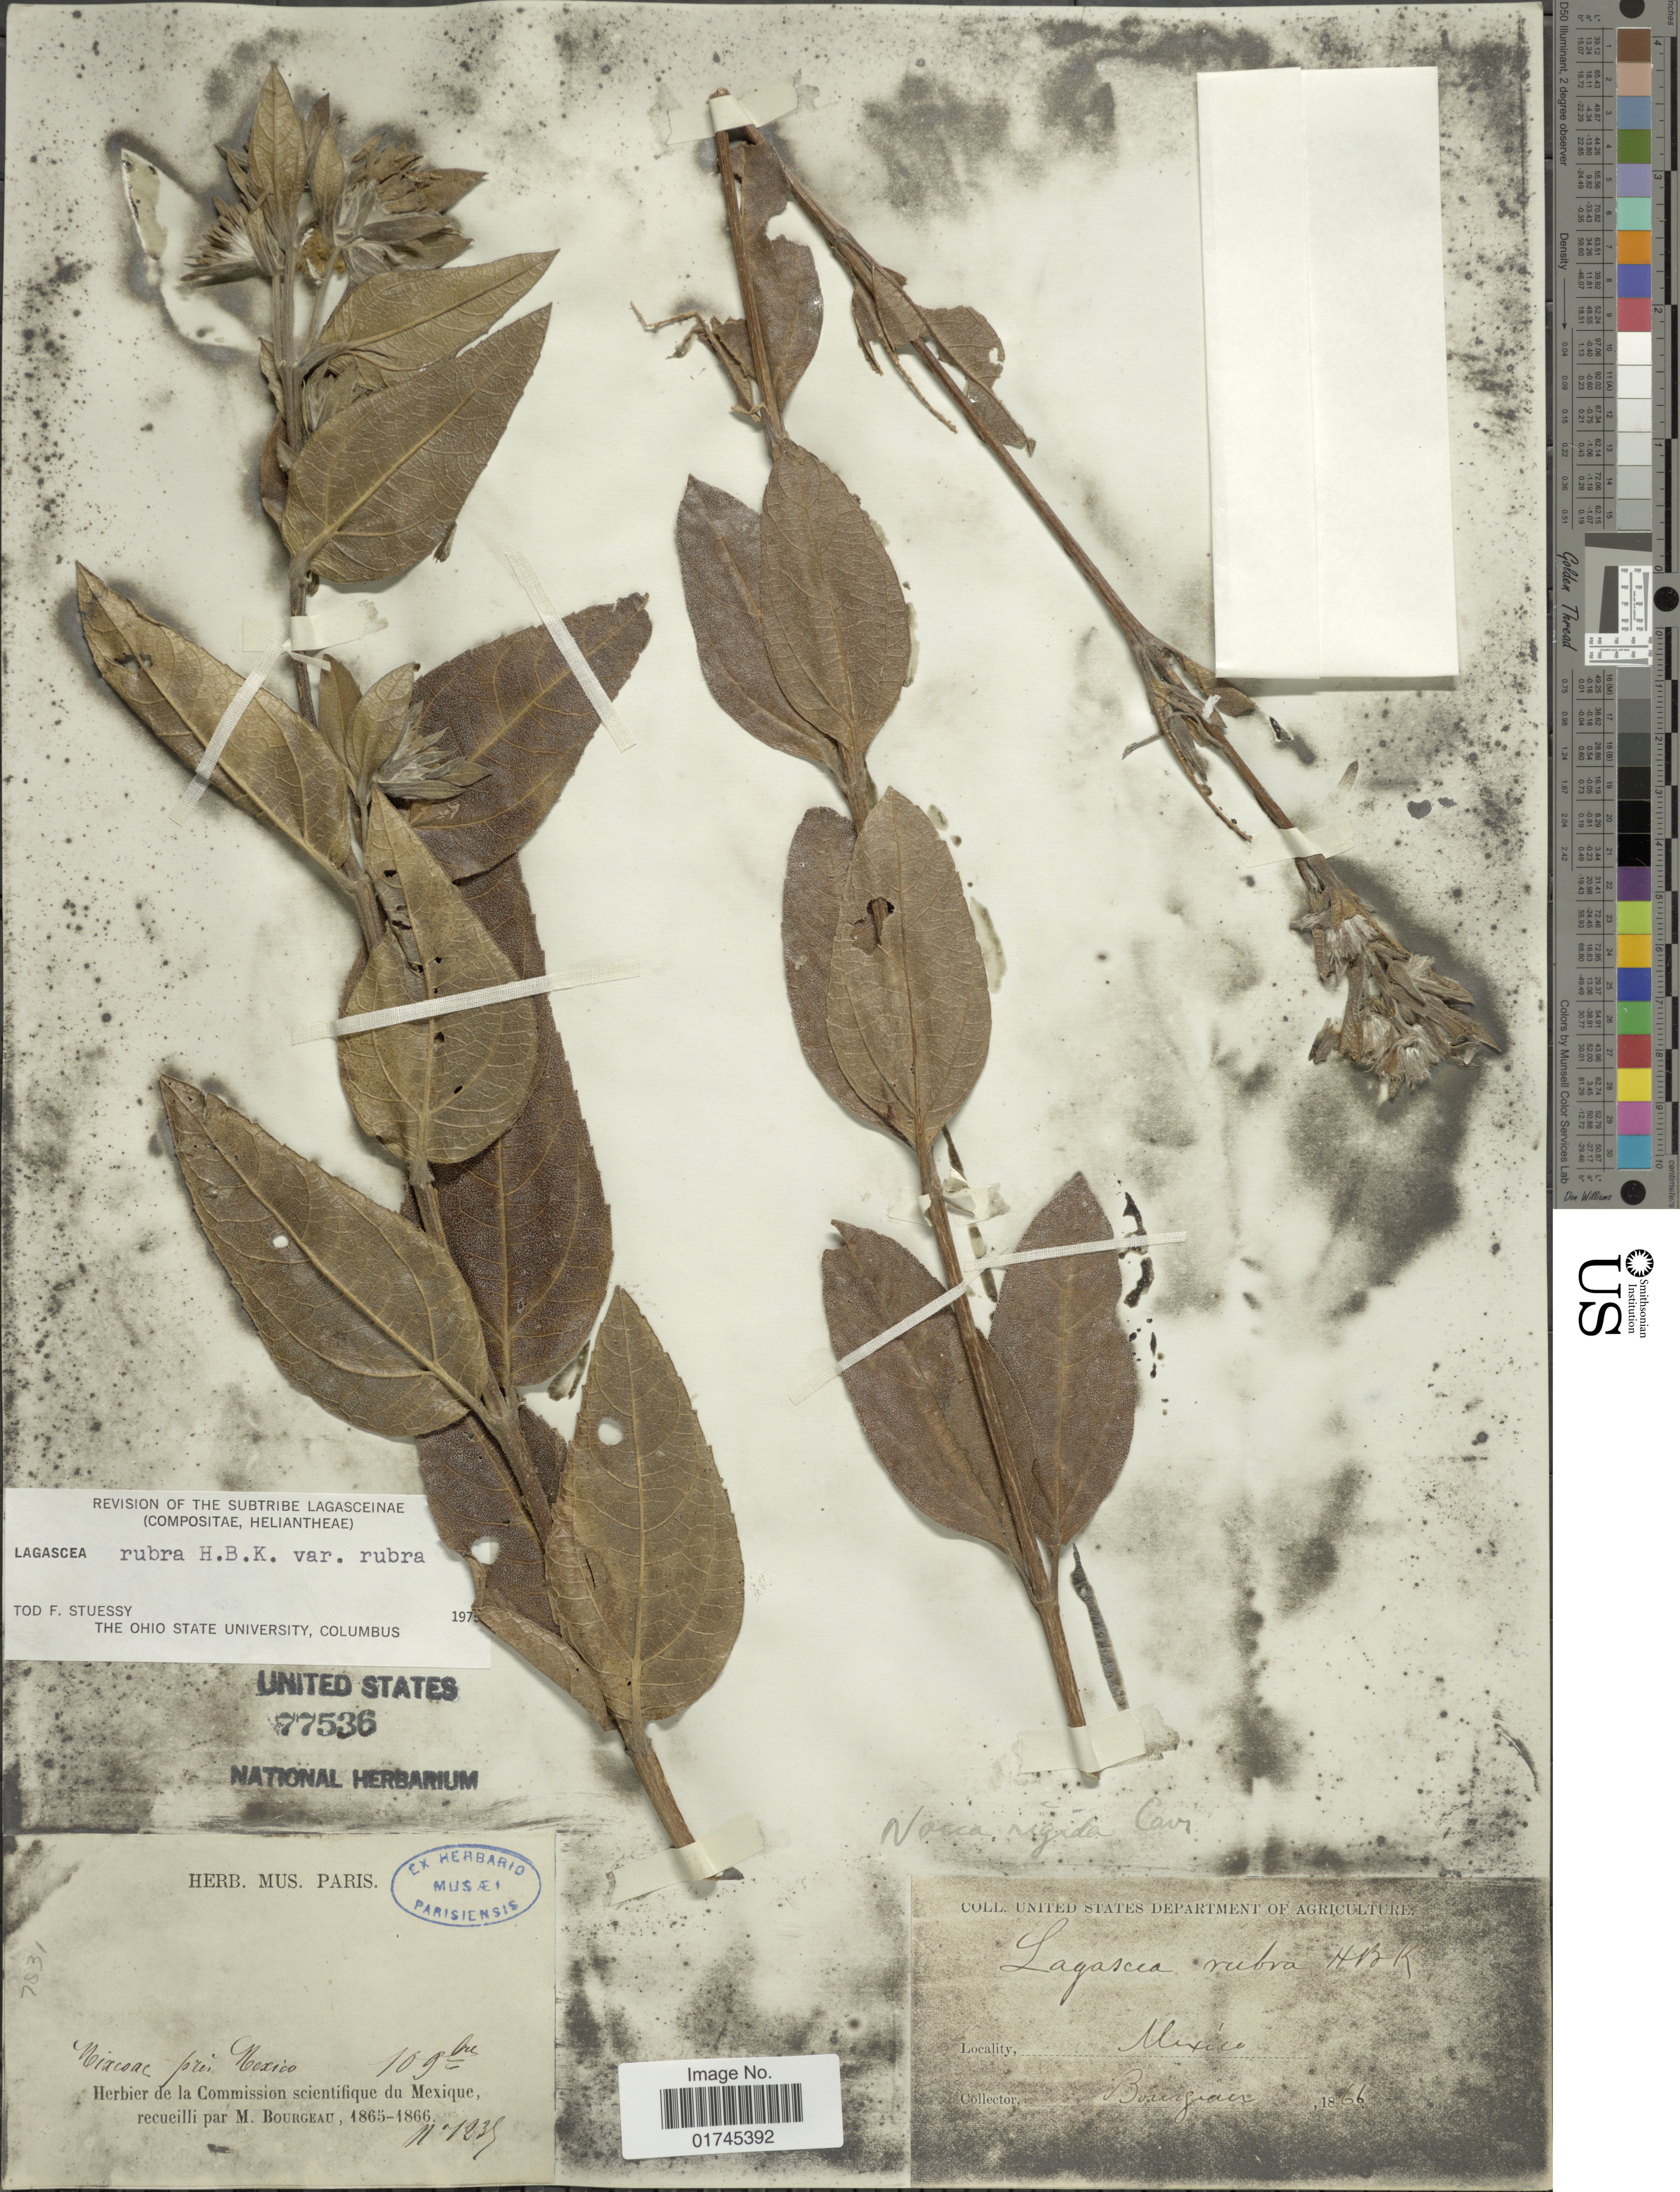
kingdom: Plantae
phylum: Tracheophyta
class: Magnoliopsida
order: Asterales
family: Asteraceae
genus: Lagascea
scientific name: Lagascea rigida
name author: Cav.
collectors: M. Bourgeau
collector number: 1239*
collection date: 1866-11-10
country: Mexico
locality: Mixcoac pres Mexico.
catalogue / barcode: US 77536